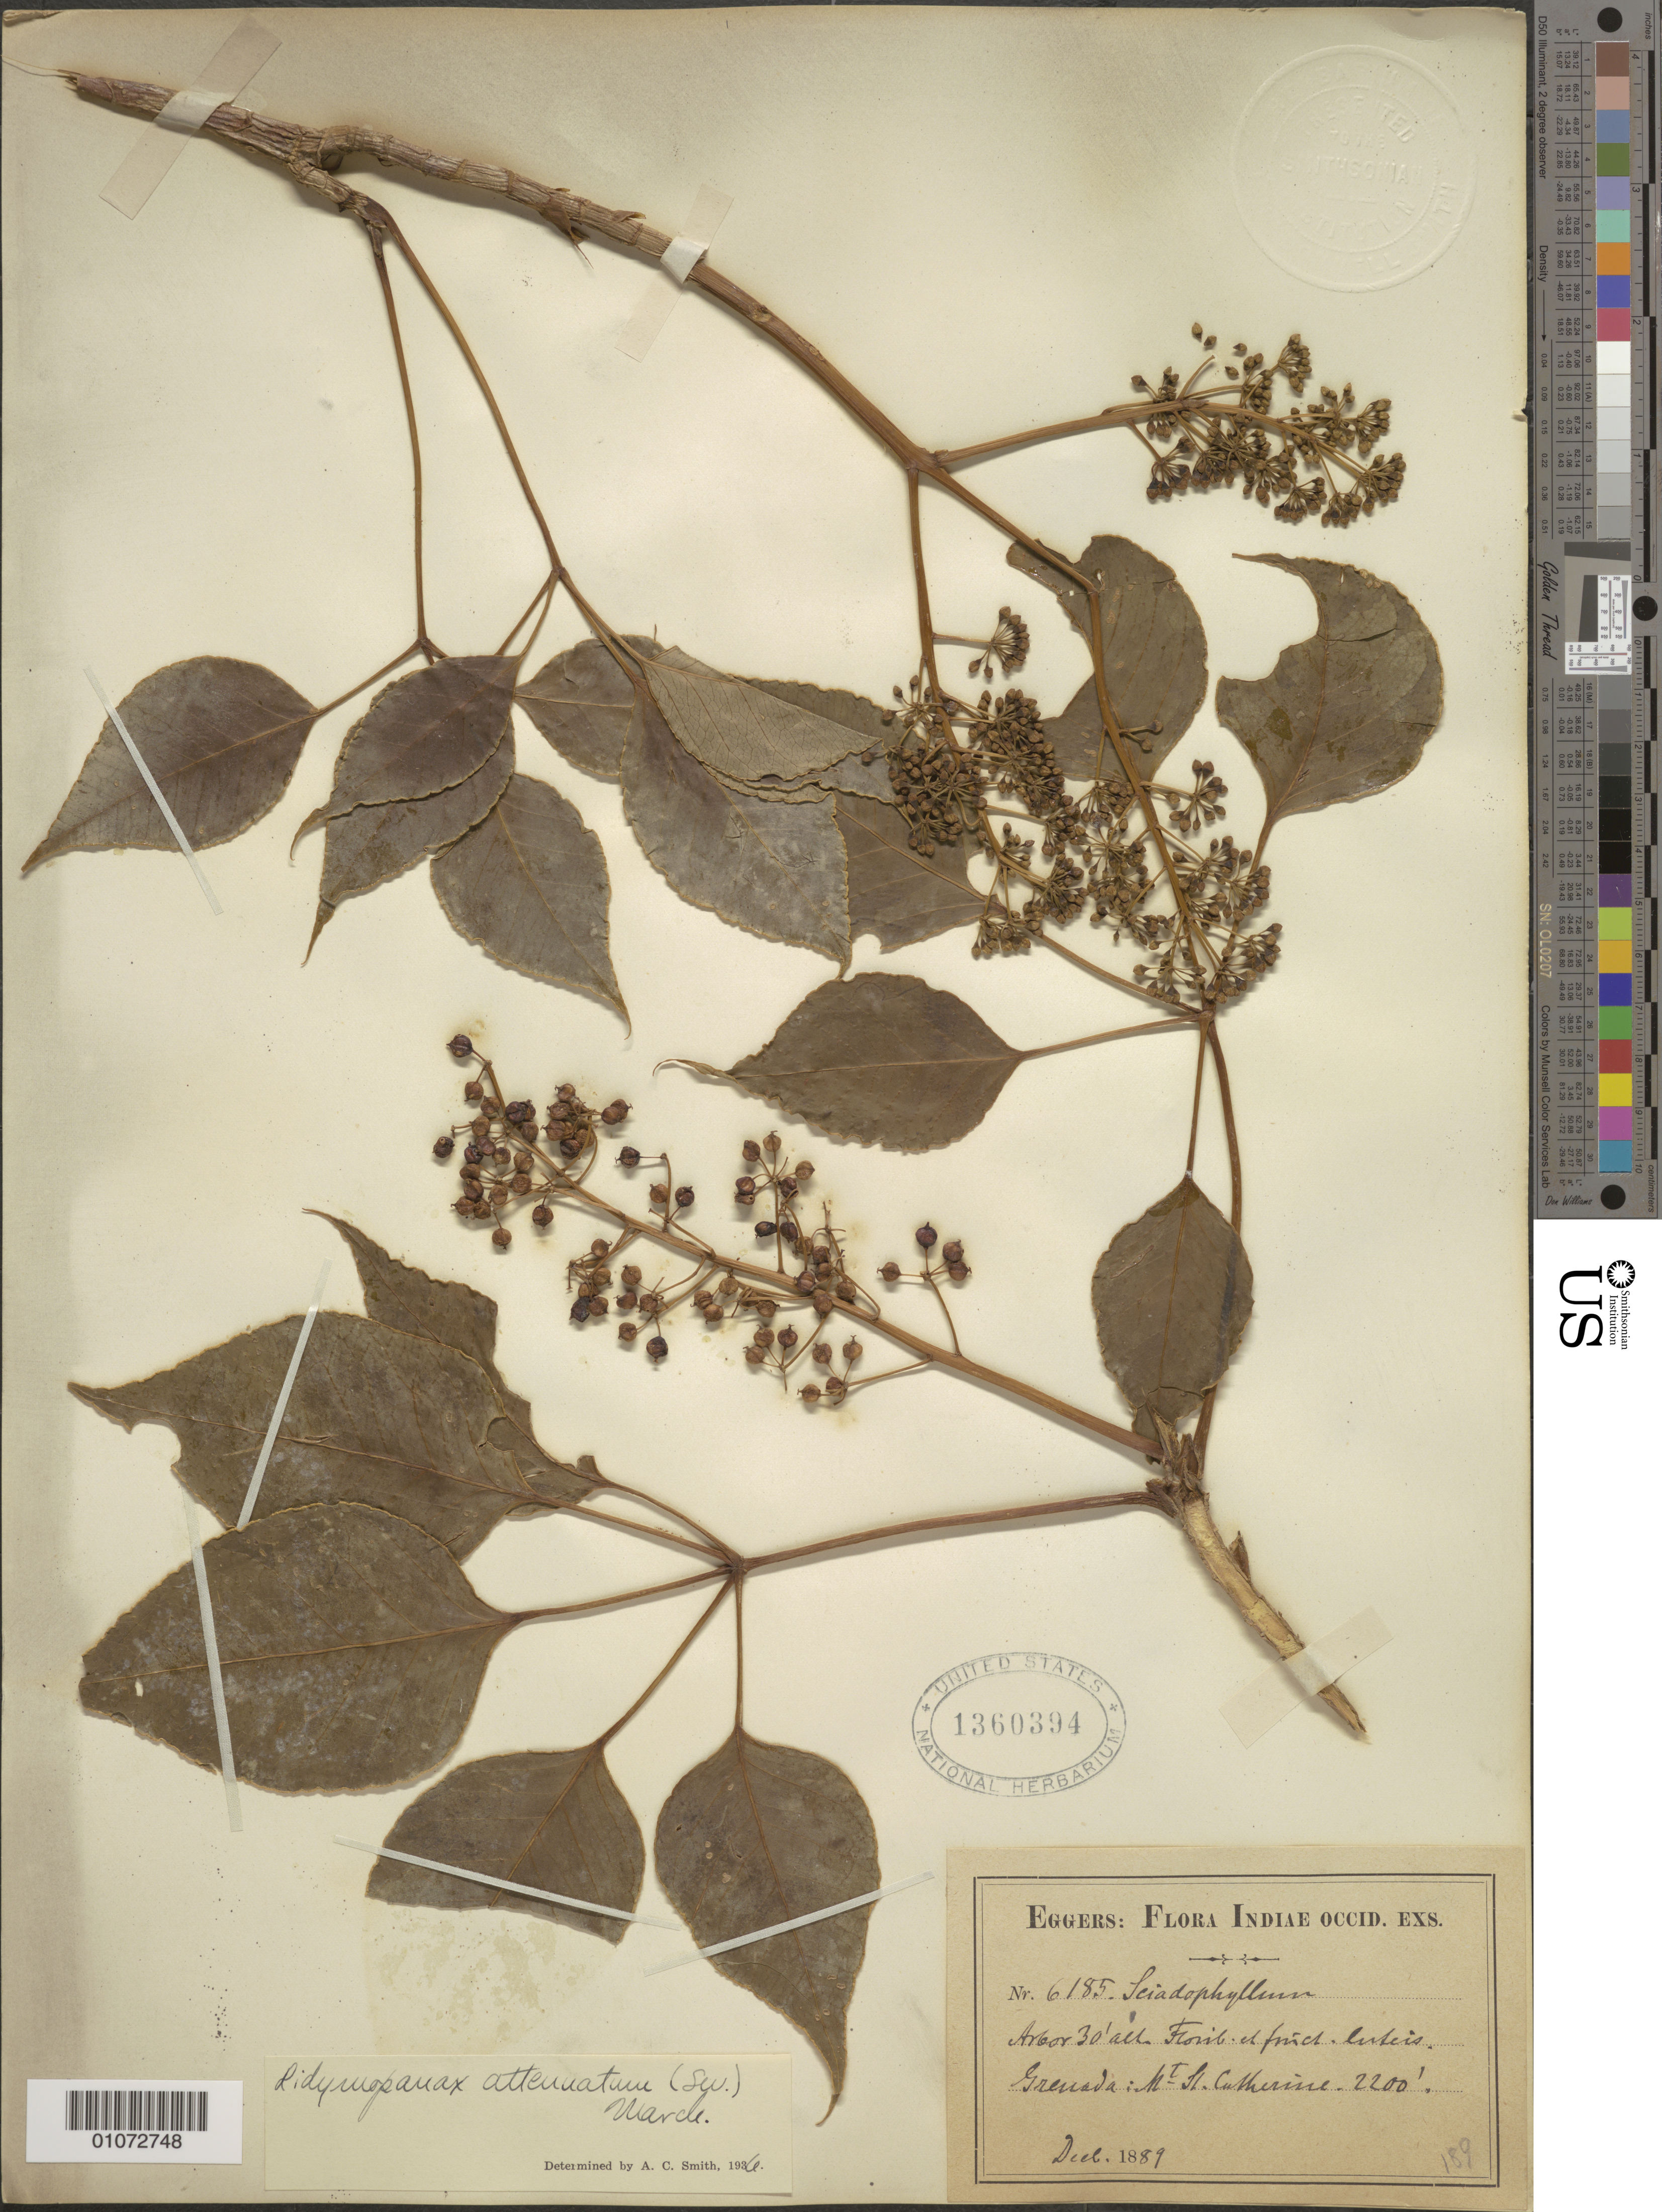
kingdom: Plantae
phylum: Tracheophyta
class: Magnoliopsida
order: Apiales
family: Araliaceae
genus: Schefflera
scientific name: Schefflera attenuata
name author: (Sw.) Frodin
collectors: H. F. A. von Eggers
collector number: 6185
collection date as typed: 01 Dec 1889 to 31 Dec 1889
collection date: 1889-12-01/1889-12-31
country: Grenada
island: Grenada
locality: St. Catherine.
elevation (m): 671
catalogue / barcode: US 1360394